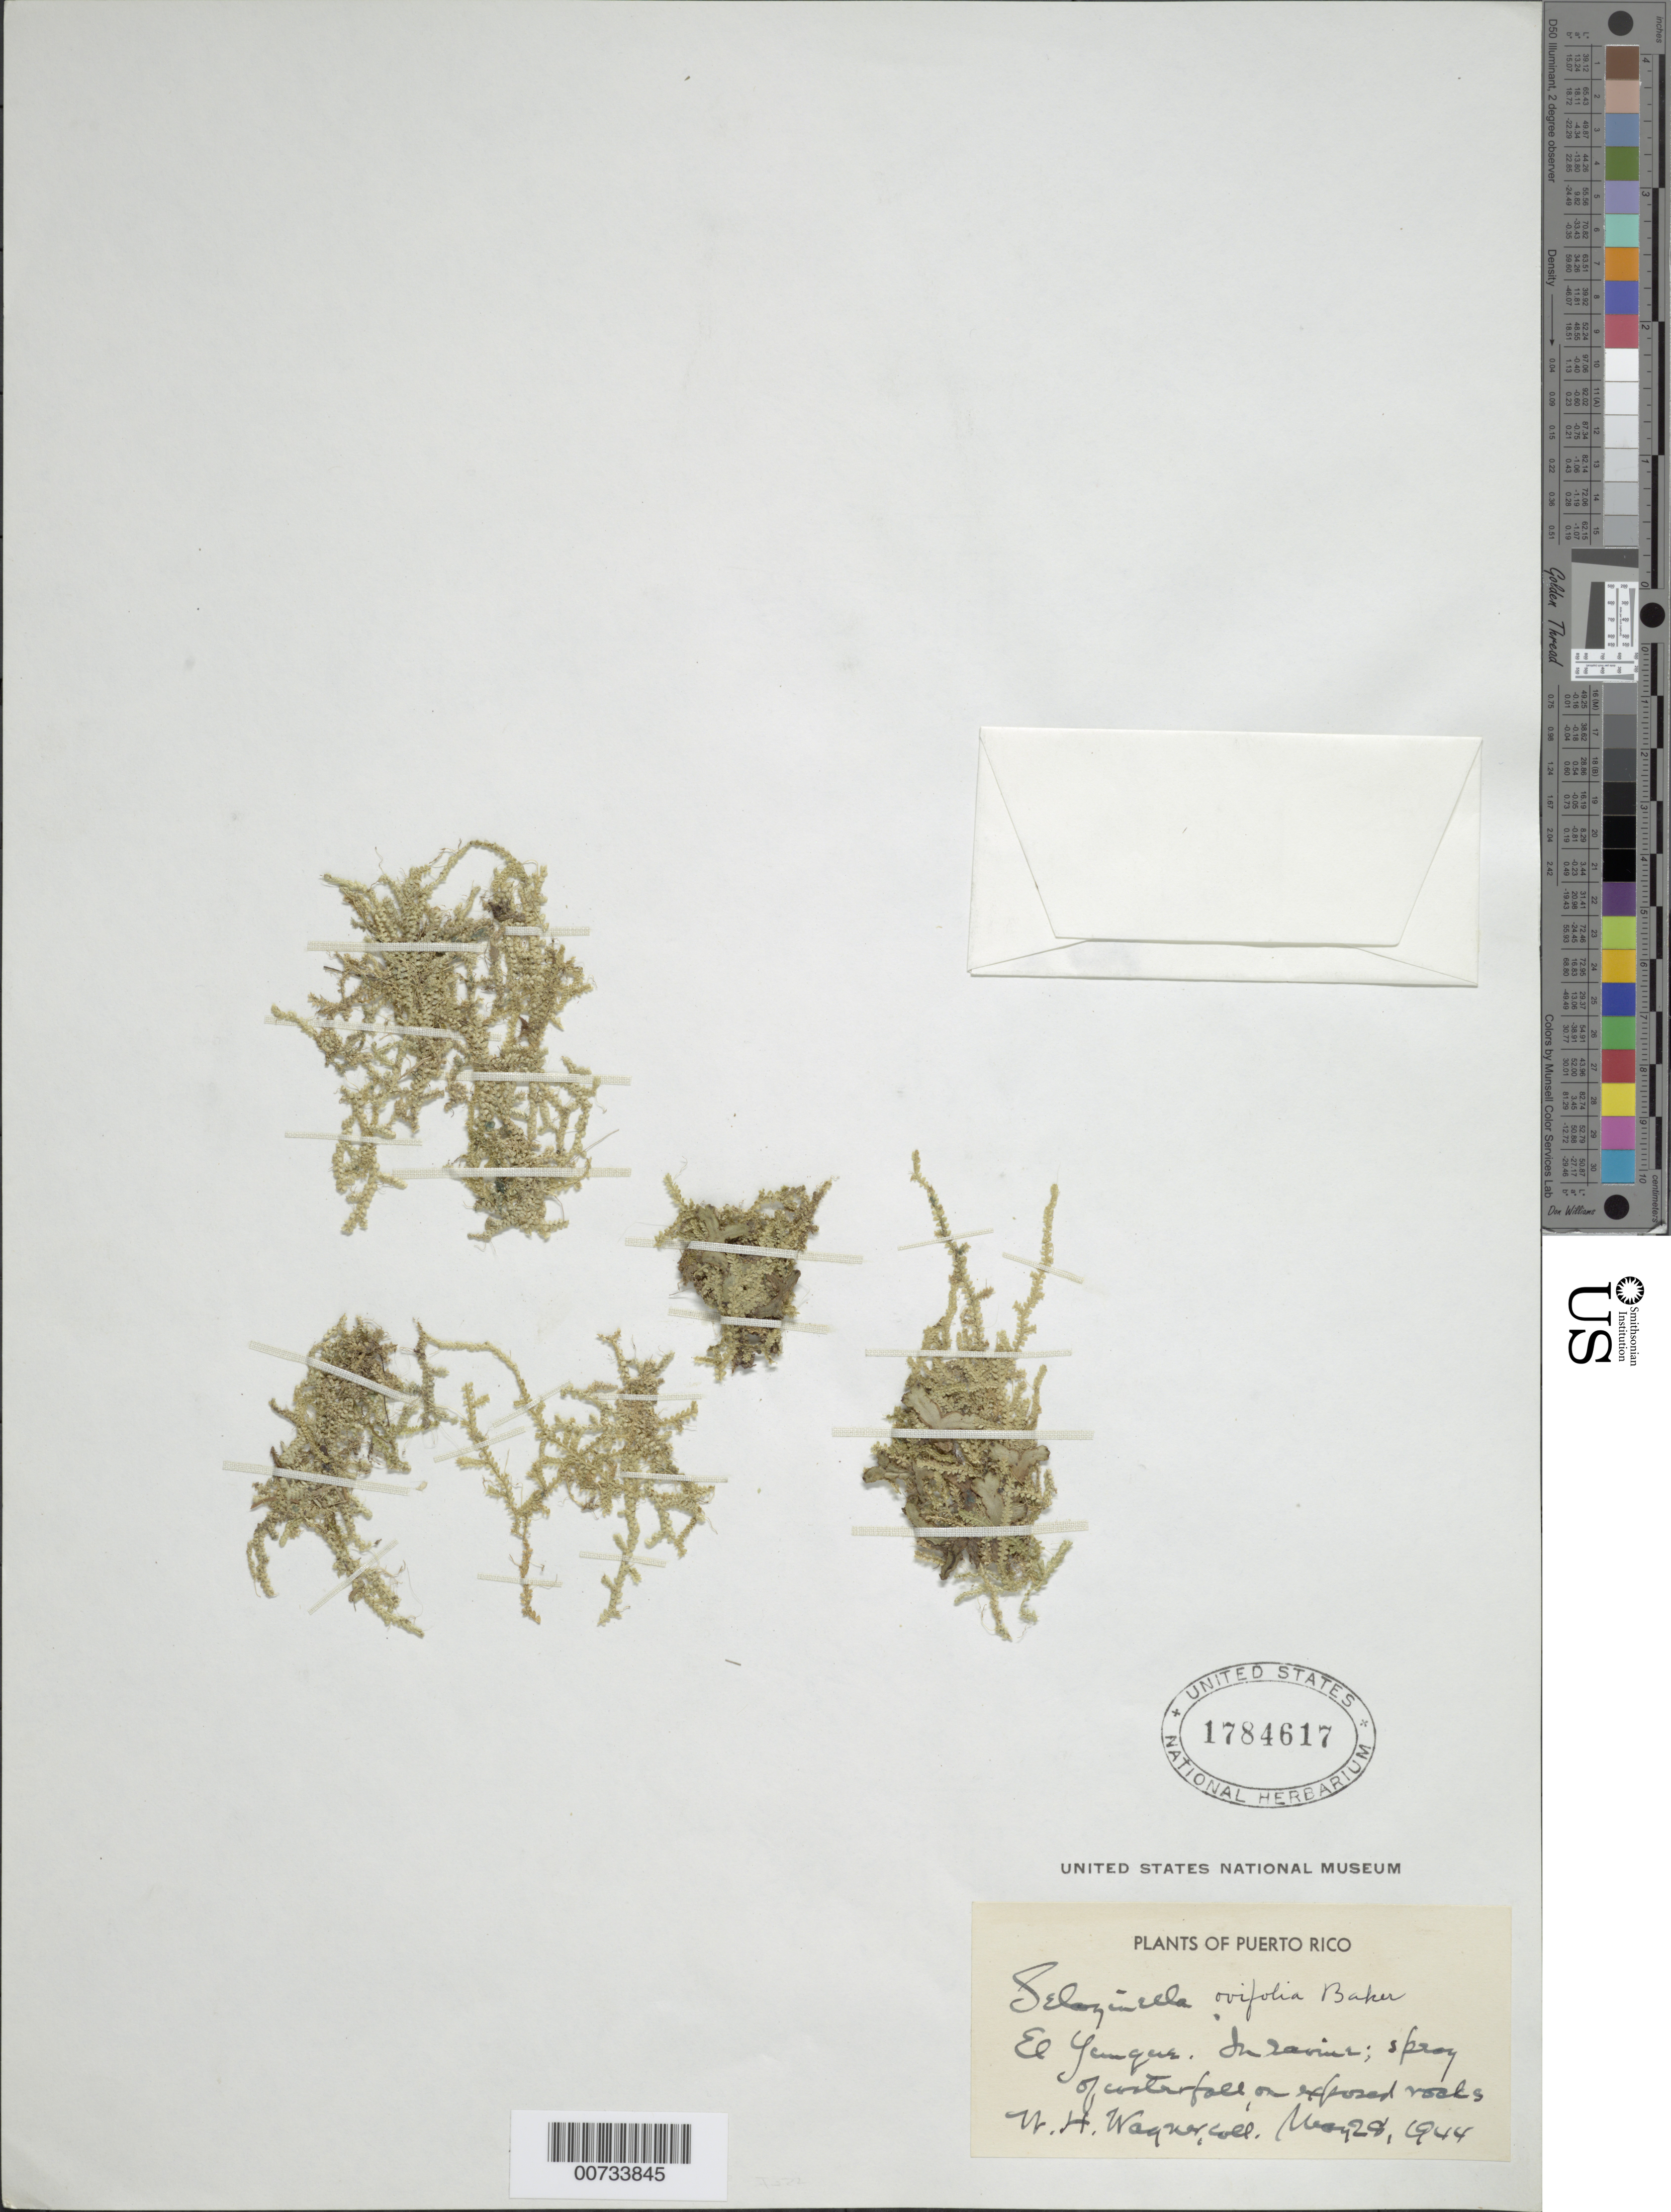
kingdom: Plantae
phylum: Tracheophyta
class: Lycopodiopsida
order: Selaginellales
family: Selaginellaceae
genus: Selaginella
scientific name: Selaginella ovifolia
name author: Baker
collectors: W. H. Wagner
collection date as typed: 28 May 1944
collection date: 1944-05-28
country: Puerto Rico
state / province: Río Grande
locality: El Yunque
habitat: In ravine; spray of waterfall on exposed rocks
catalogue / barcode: US 1784617